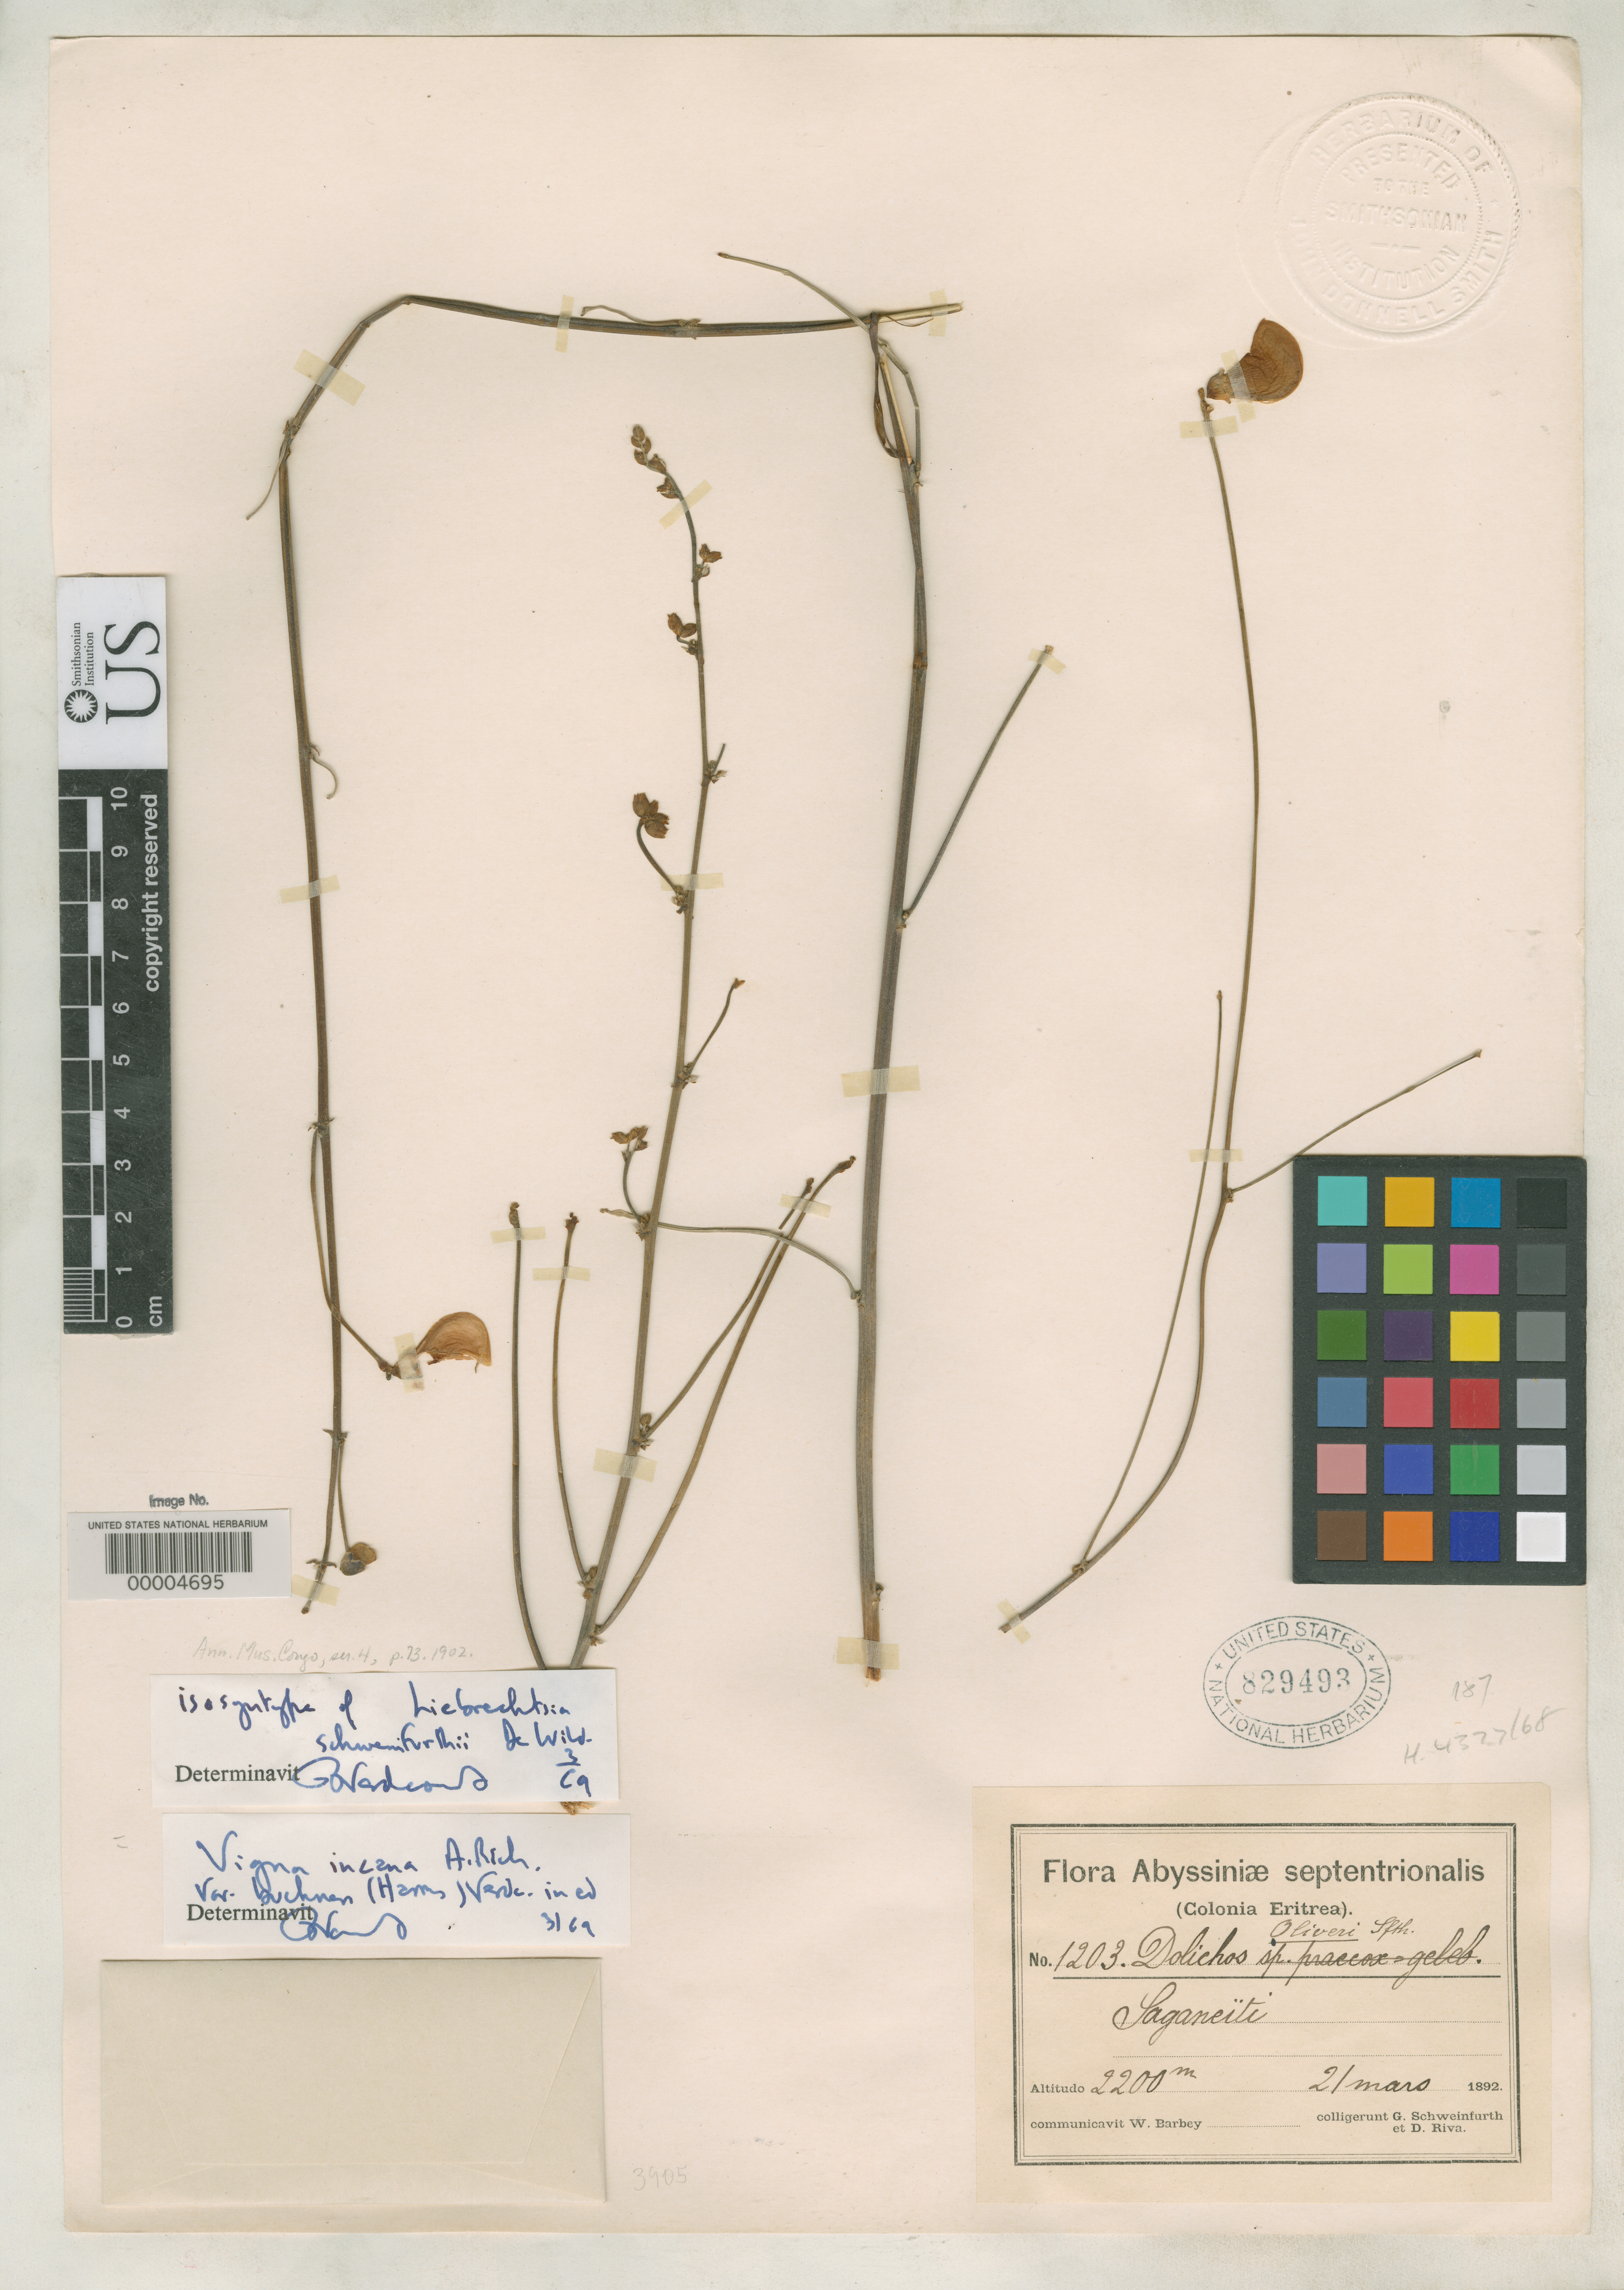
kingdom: Plantae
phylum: Tracheophyta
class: Magnoliopsida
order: Fabales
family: Fabaceae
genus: Liebrechtsia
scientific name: Liebrechtsia schweinfurthii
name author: De Wild.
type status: Syntype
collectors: G. A. Schweinfurth & D. Riva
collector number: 1203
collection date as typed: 21 Mar 1892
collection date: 1892-03-21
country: Ethiopia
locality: Saganeiti.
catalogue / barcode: US 829493